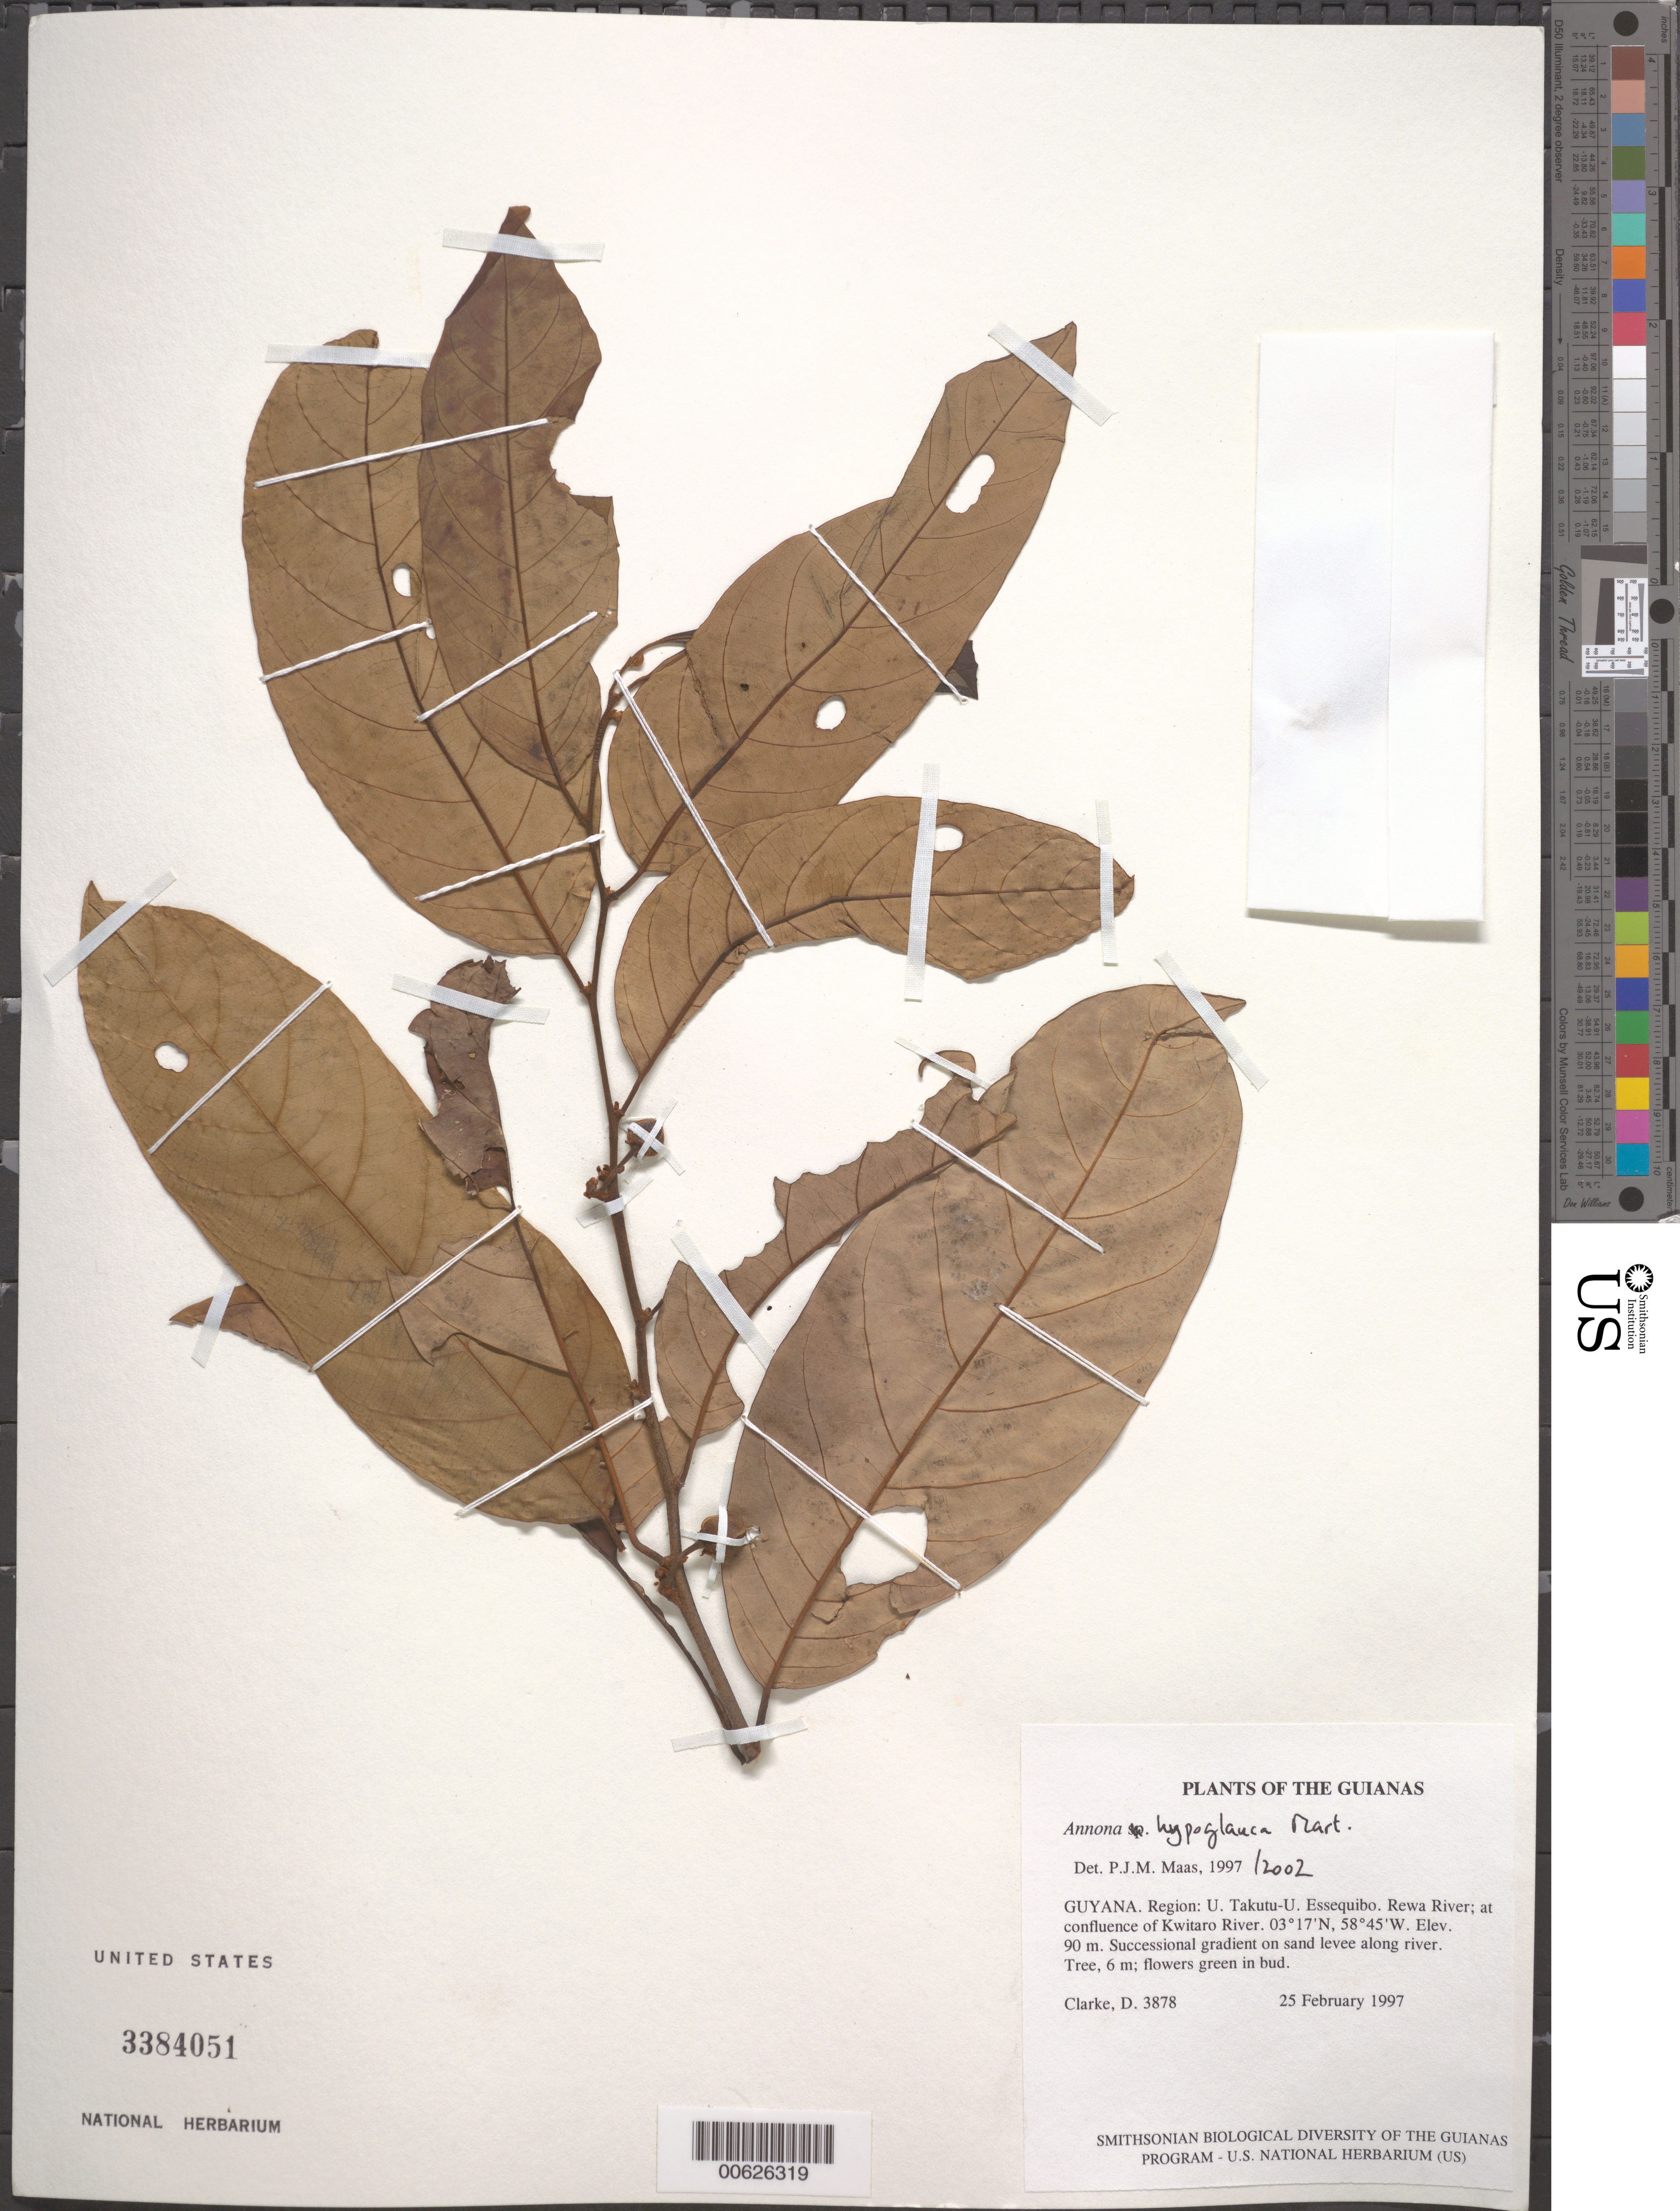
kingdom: Plantae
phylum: Tracheophyta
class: Magnoliopsida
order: Magnoliales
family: Annonaceae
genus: Annona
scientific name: Annona hypoglauca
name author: Mart.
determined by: Maas, Paul J. M.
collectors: H. D. Clarke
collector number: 3878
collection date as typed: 25 February 1997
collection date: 1997-02-25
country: Guyana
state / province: U. Takutu-U. Essequibo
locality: Rewa River; at confluence of Kwitaro River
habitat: Successional gradient on sand levee along river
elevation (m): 90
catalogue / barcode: US 3384051